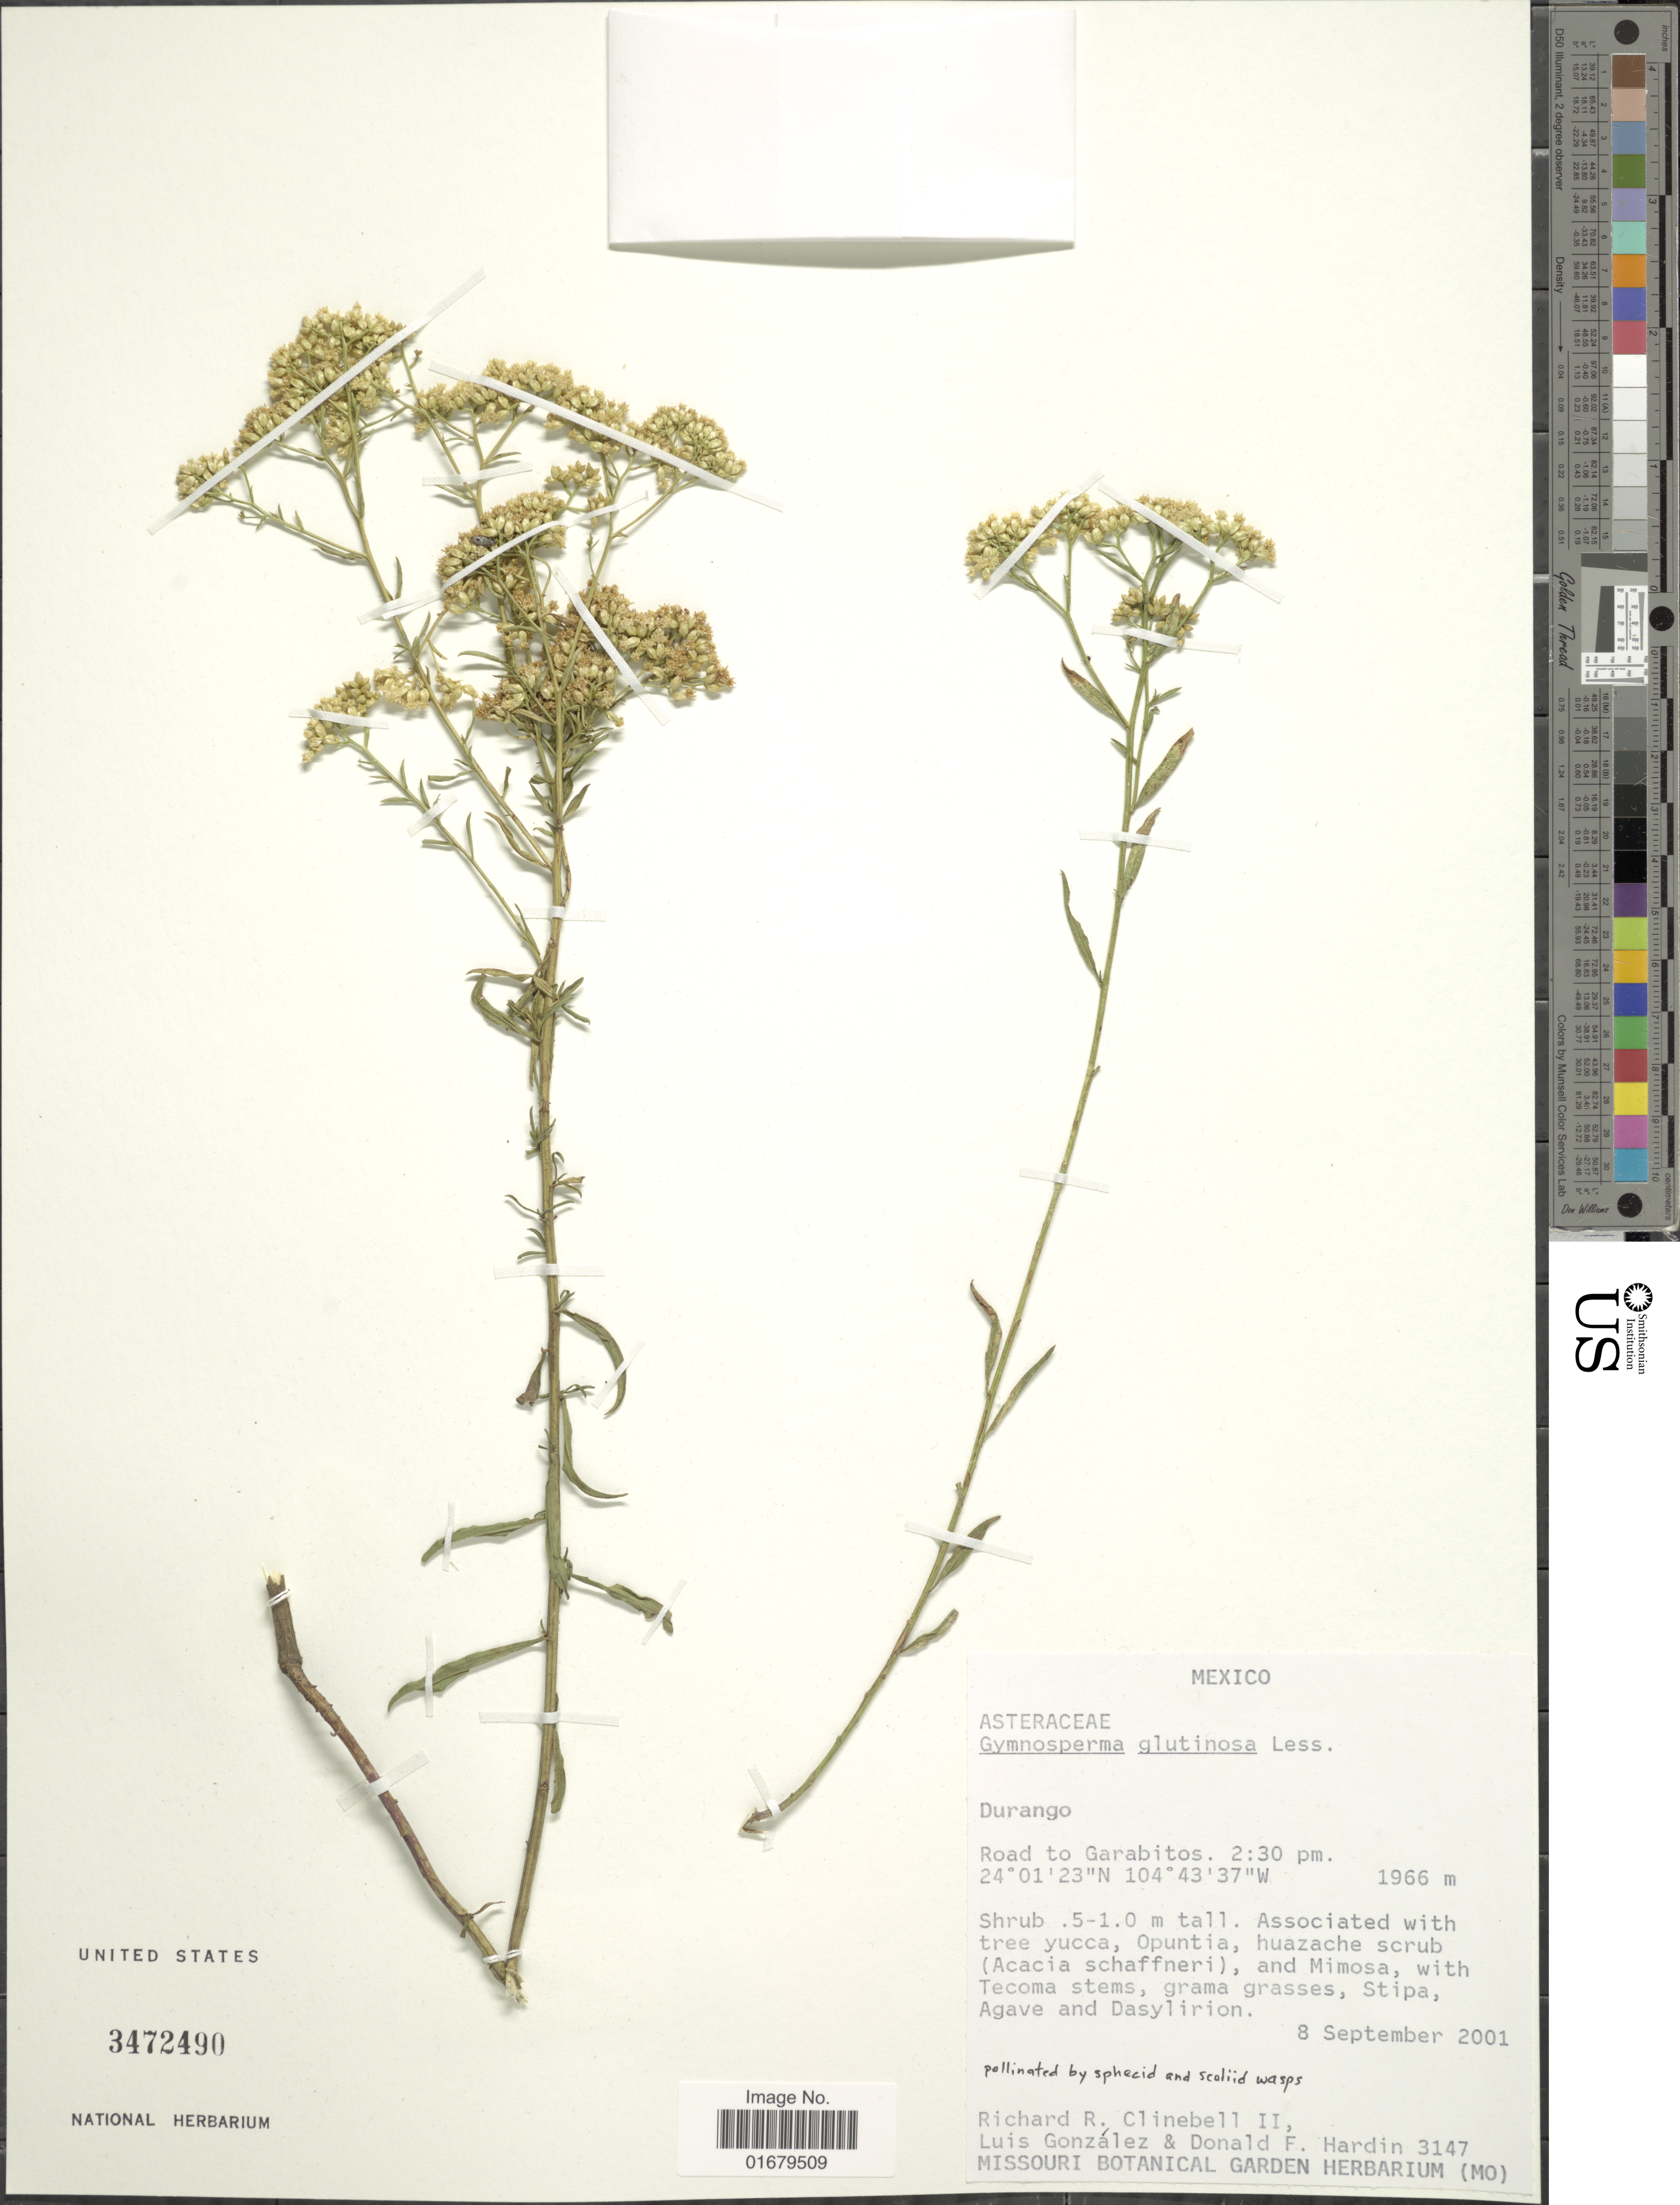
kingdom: Plantae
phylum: Tracheophyta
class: Magnoliopsida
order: Asterales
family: Asteraceae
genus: Gymnosperma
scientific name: Gymnosperma glutinosum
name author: (Spreng.) Less.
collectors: R. Clinebell, L. Gonzalez & D. Hardin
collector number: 3147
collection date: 2001-09-08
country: Mexico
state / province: Durango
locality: Road to Garabitos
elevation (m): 1966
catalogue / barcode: US 3472490